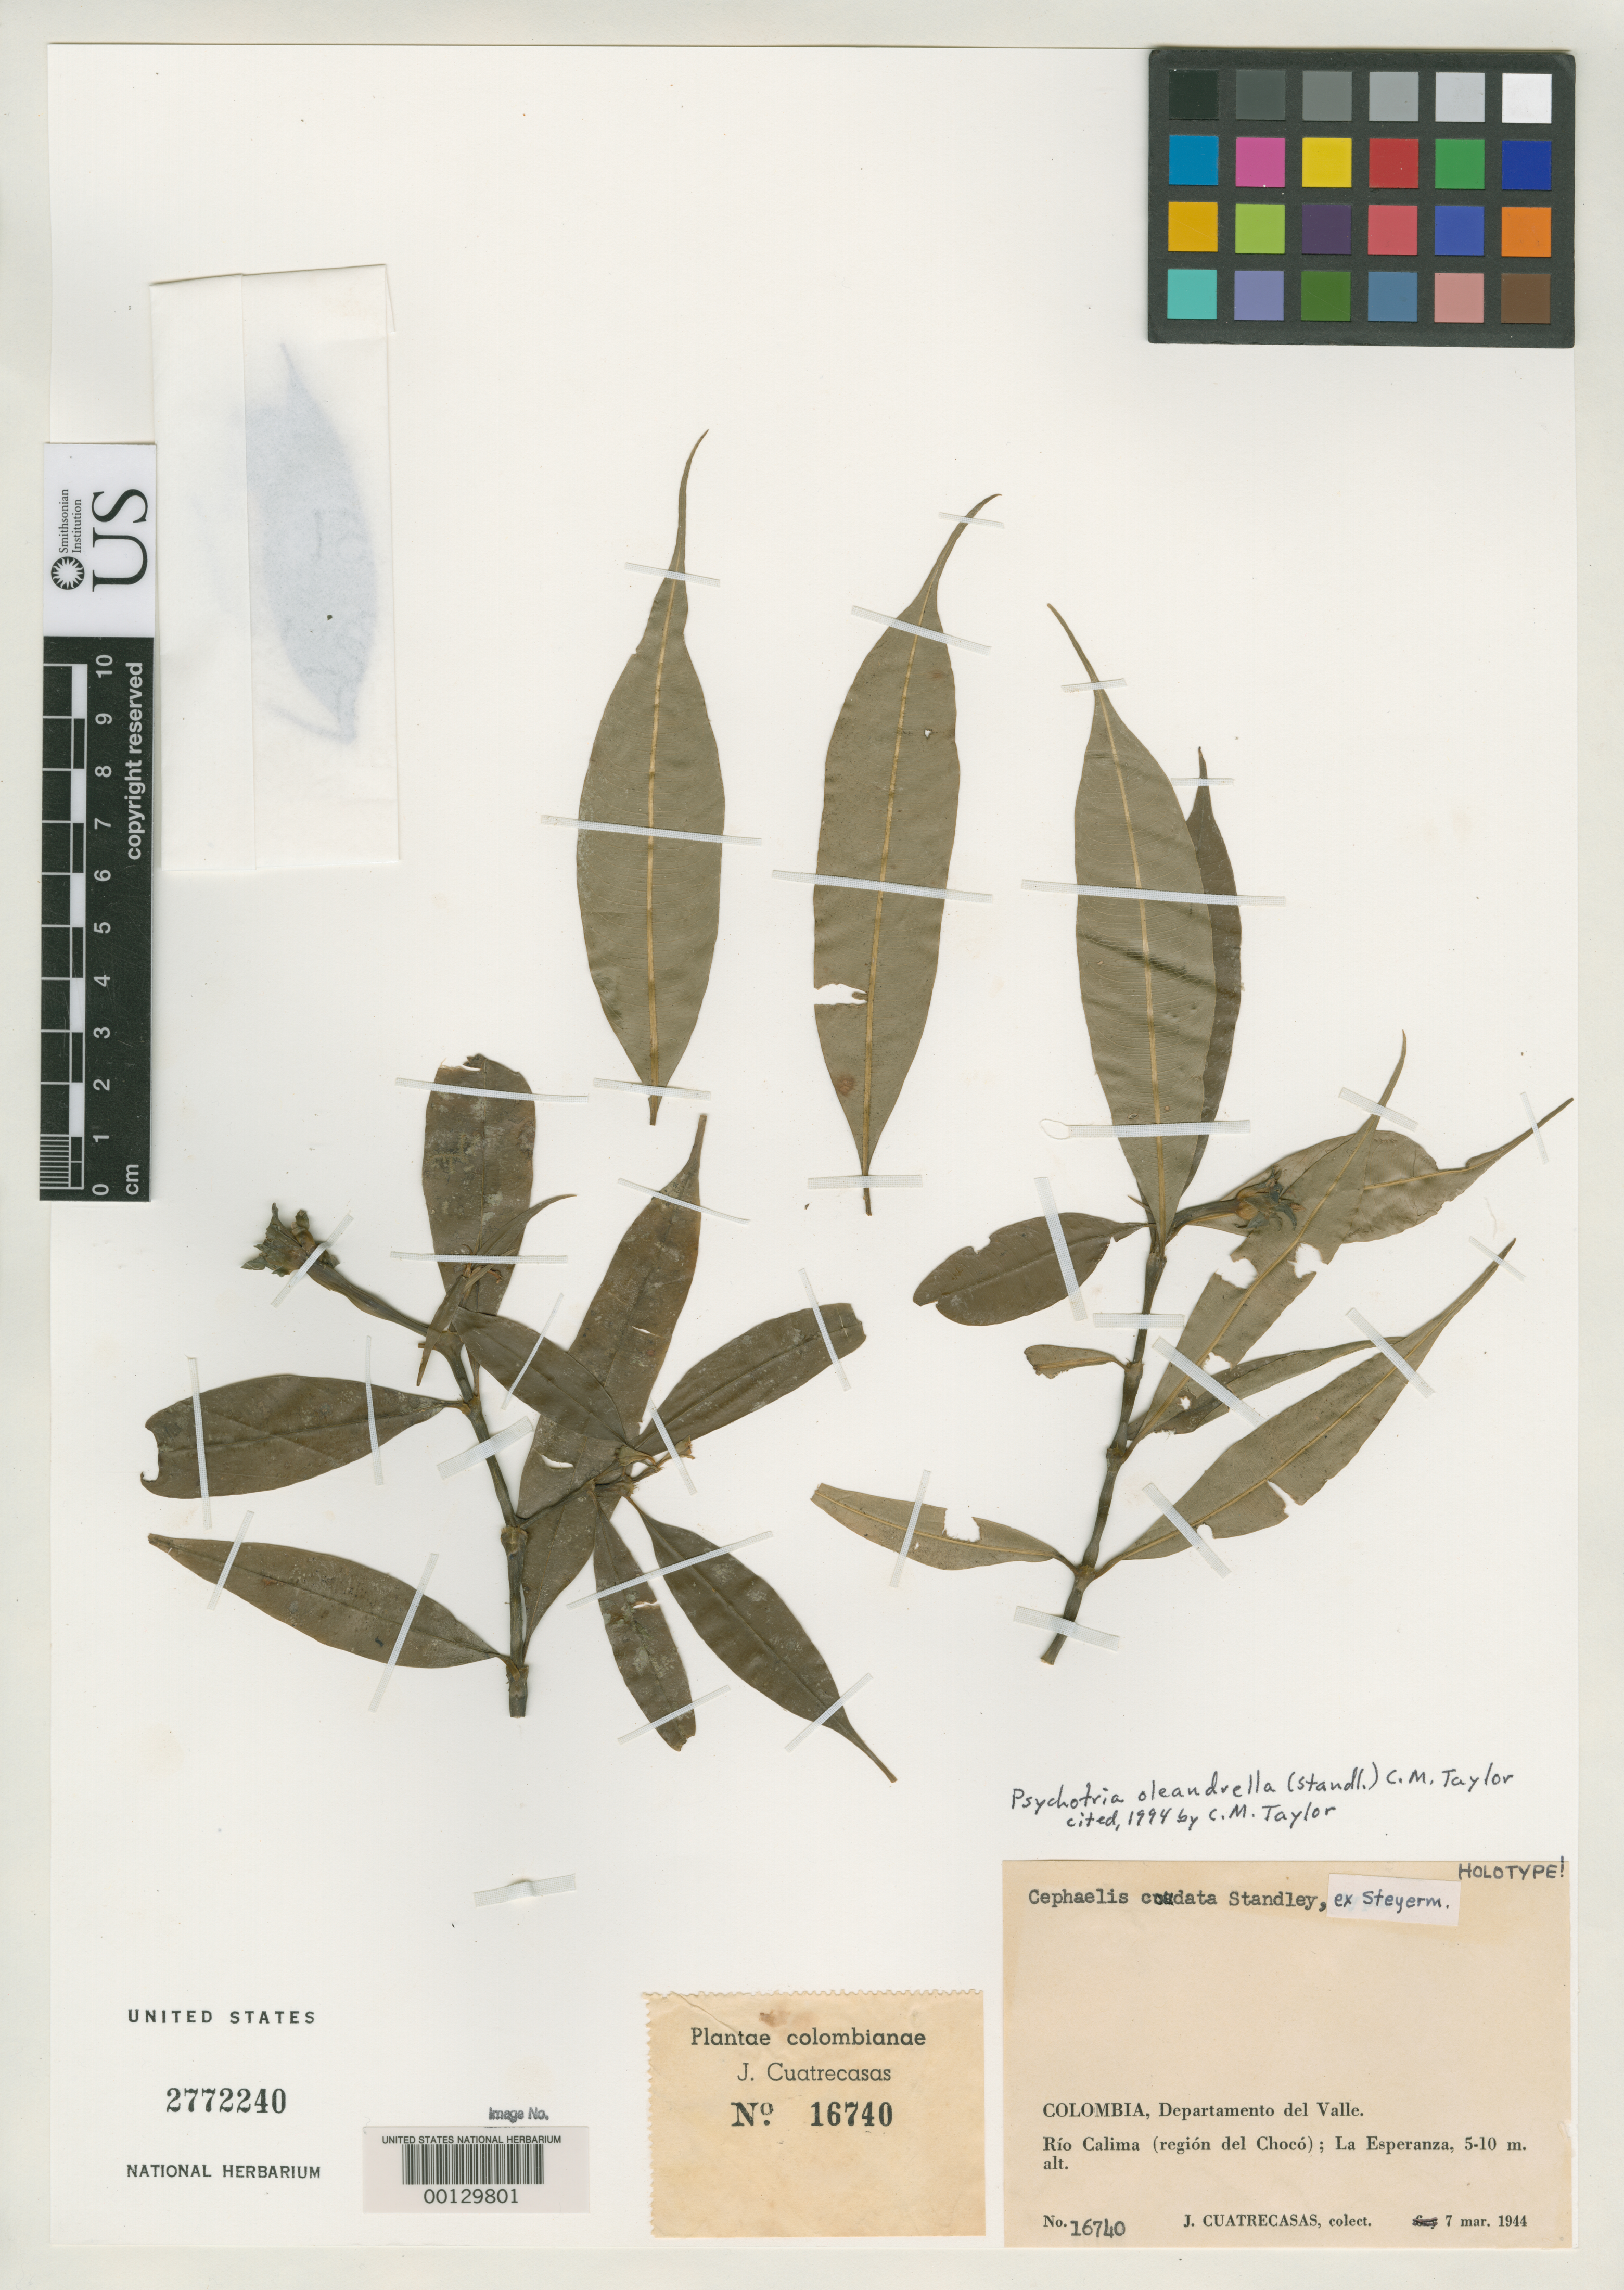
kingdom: Plantae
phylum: Tracheophyta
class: Magnoliopsida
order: Gentianales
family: Rubiaceae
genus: Cephaelis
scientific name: Cephaelis caudata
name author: Standl. ex Steyerm.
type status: Holotype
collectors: J. Cuatrecasas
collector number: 16740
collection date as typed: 06 Mar 1944 to 07 Mar 1944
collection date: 1944-03-06/1944-03-07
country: Colombia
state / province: Valle del Cauca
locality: Rio Calima, region del Choco, La Esperanza.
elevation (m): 5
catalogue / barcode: US 2772240